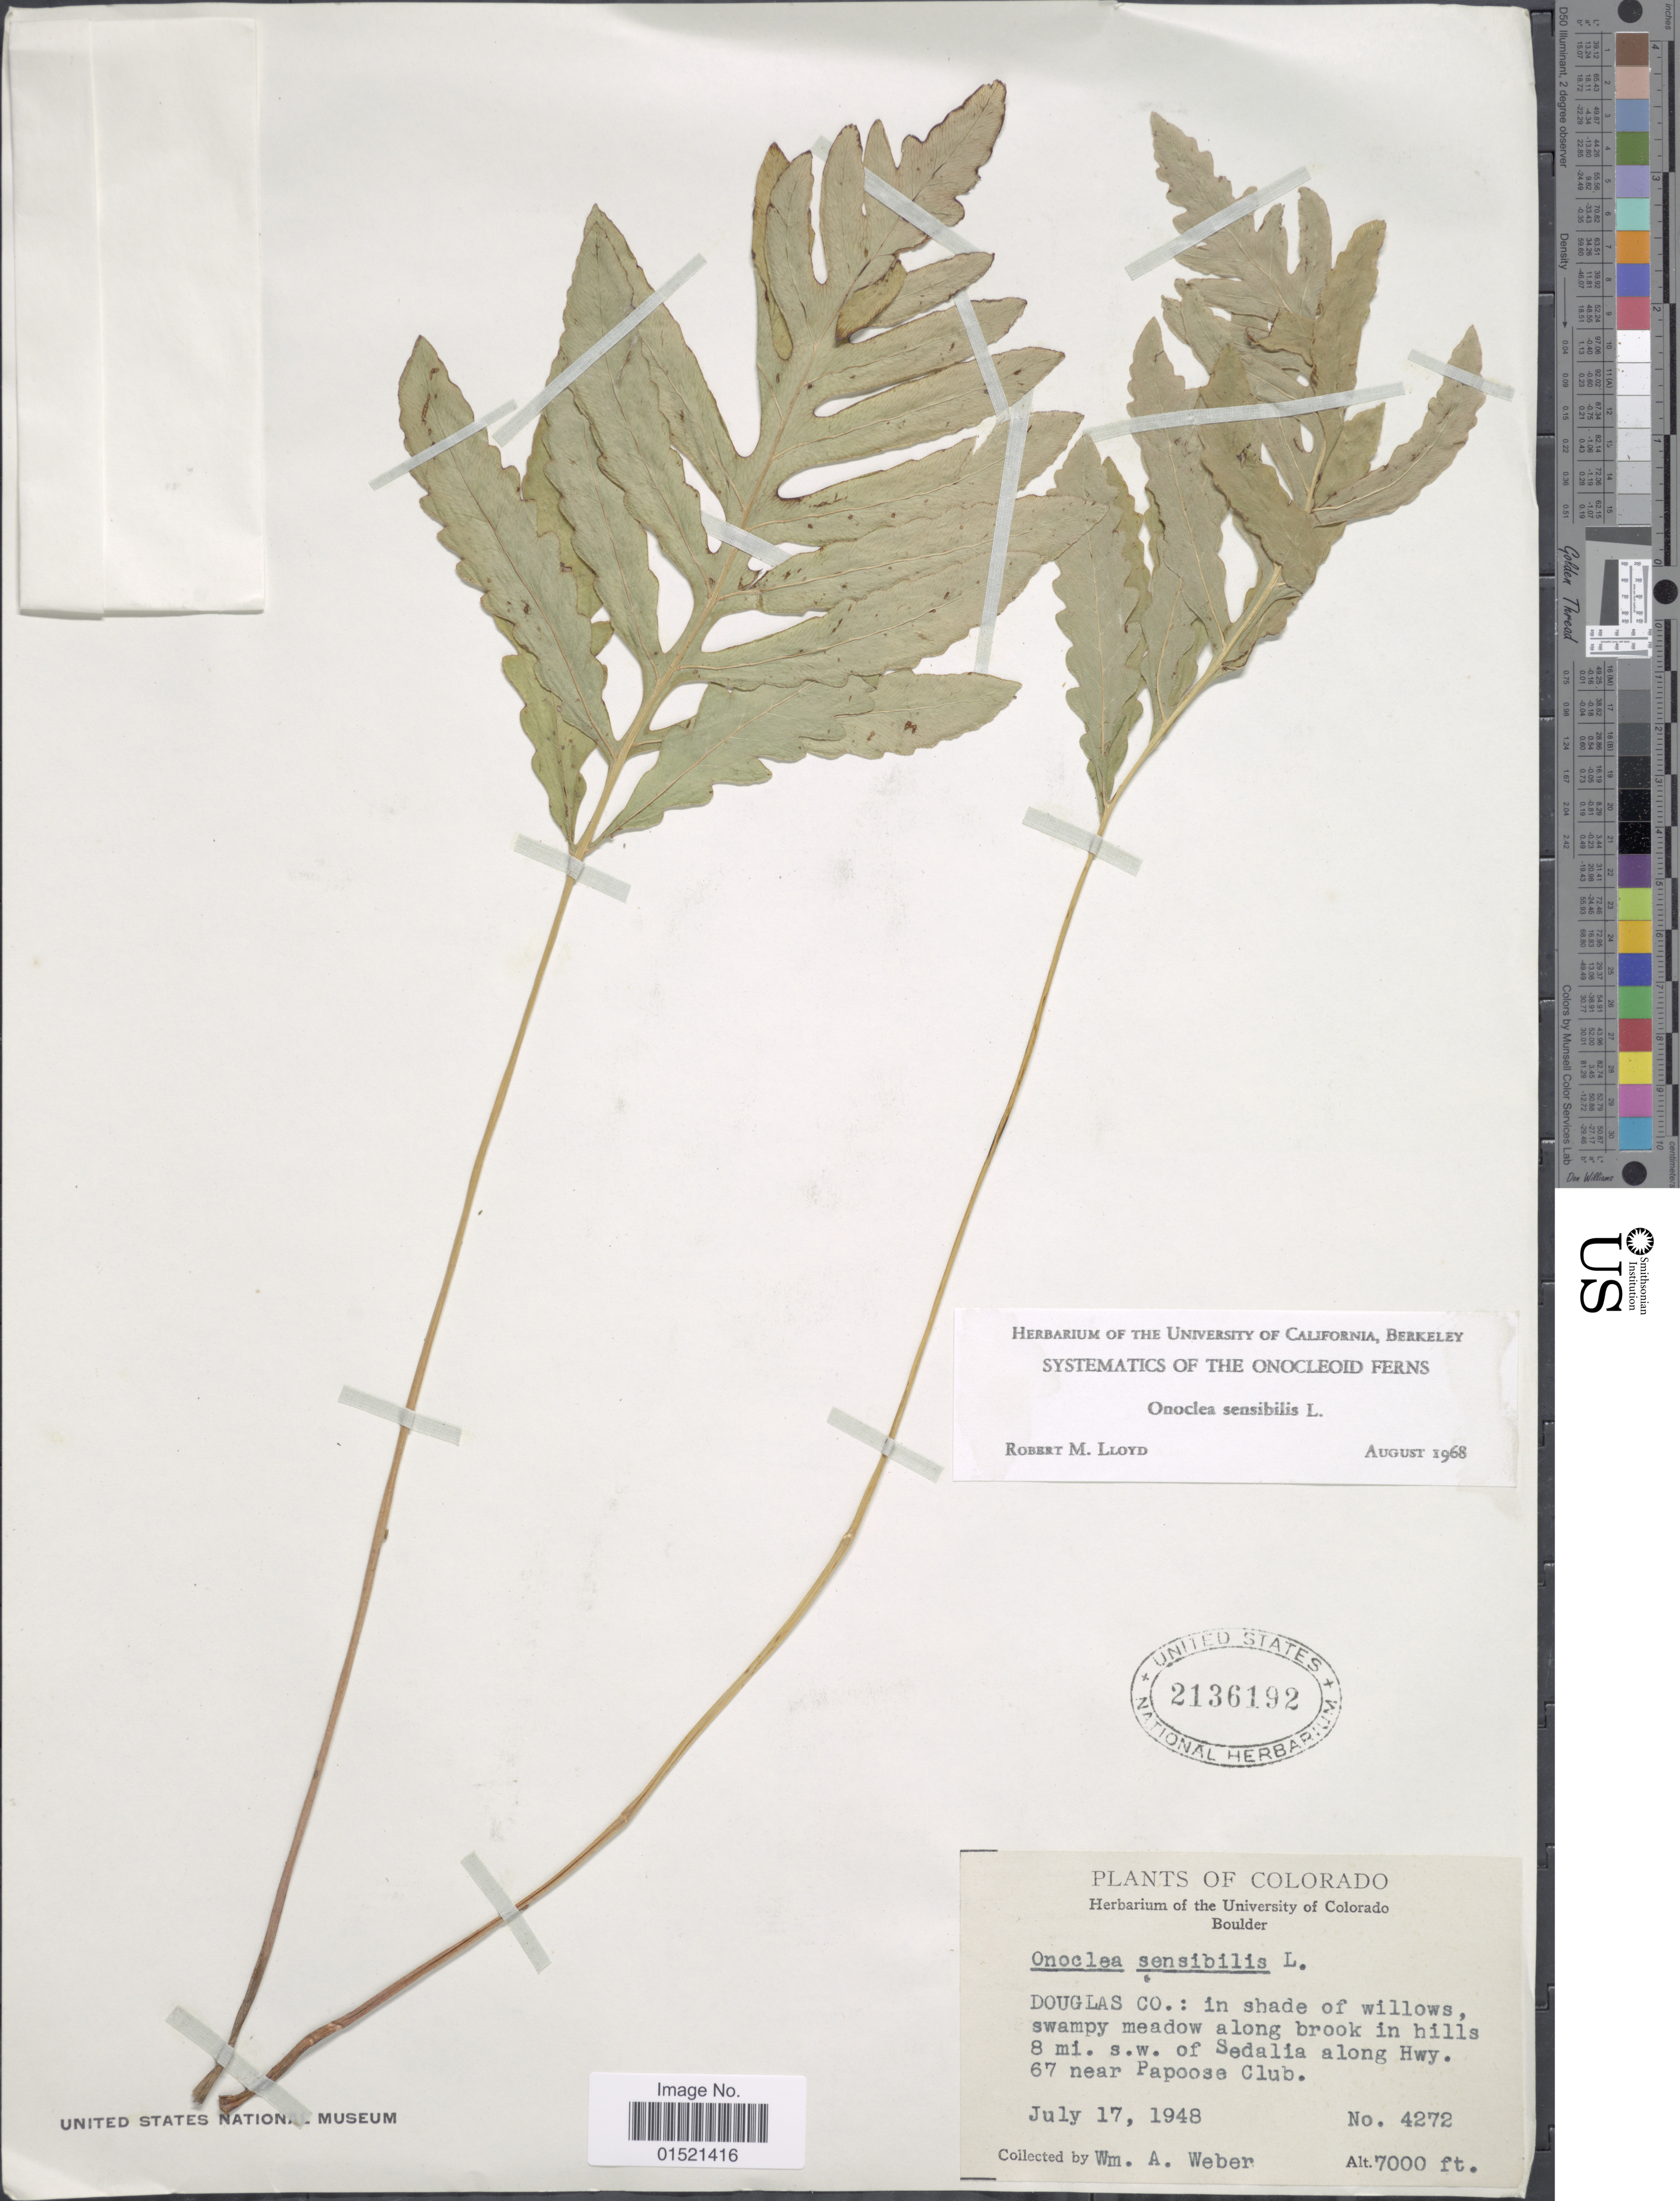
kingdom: Plantae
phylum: Tracheophyta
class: Polypodiopsida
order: Polypodiales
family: Onocleaceae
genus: Onoclea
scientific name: Onoclea sensibilis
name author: L.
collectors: W. A. Weber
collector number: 4272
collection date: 1948-07-17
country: United States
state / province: Colorado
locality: Douglas co.: in shade of willows, swampy meadow along brook in hills 8 mi. s.w. of Sedalia along Hwy. 67 near Papoose Club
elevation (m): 2134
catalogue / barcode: US 2136192